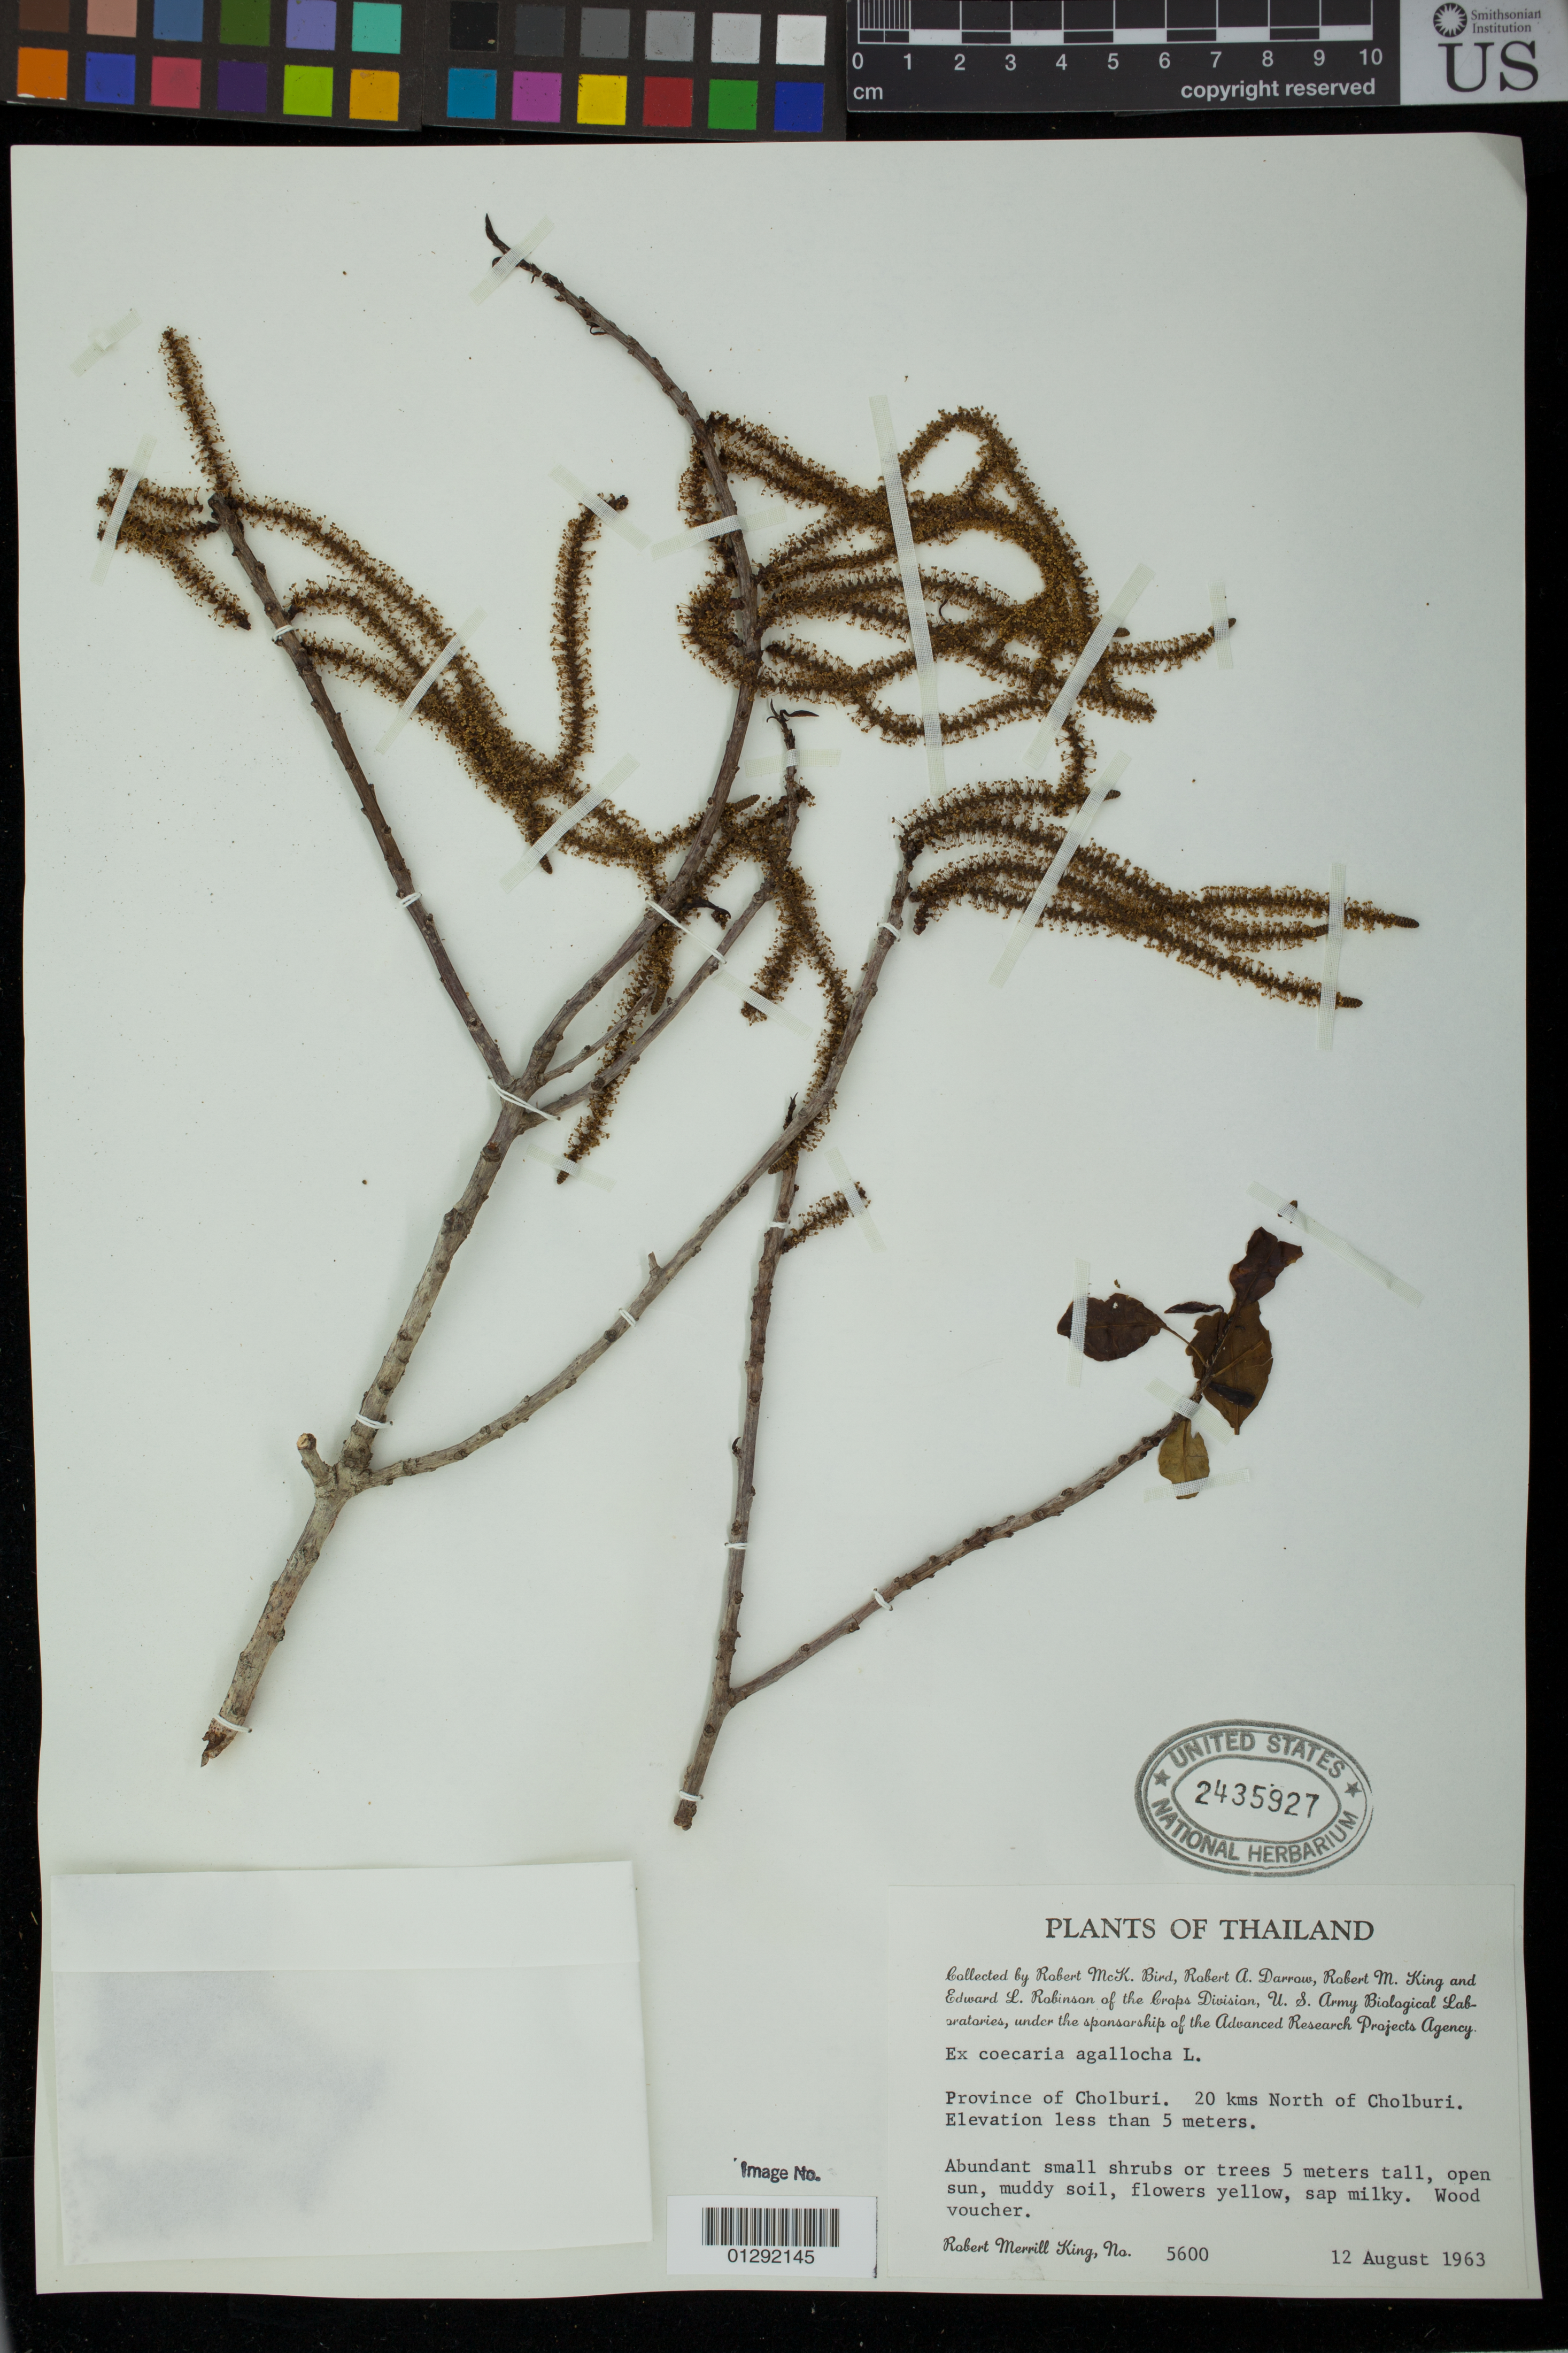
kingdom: Plantae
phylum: Tracheophyta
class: Magnoliopsida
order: Malpighiales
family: Euphorbiaceae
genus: Excoecaria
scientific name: Excoecaria agallocha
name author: L.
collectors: R. M. King, R. M. Bird, R. A. Darrow & E. L. Robinson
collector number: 5600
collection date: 1963-08-12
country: thailand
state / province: Chon Buri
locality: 20 kms North of Cholburi.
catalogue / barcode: US 2435927